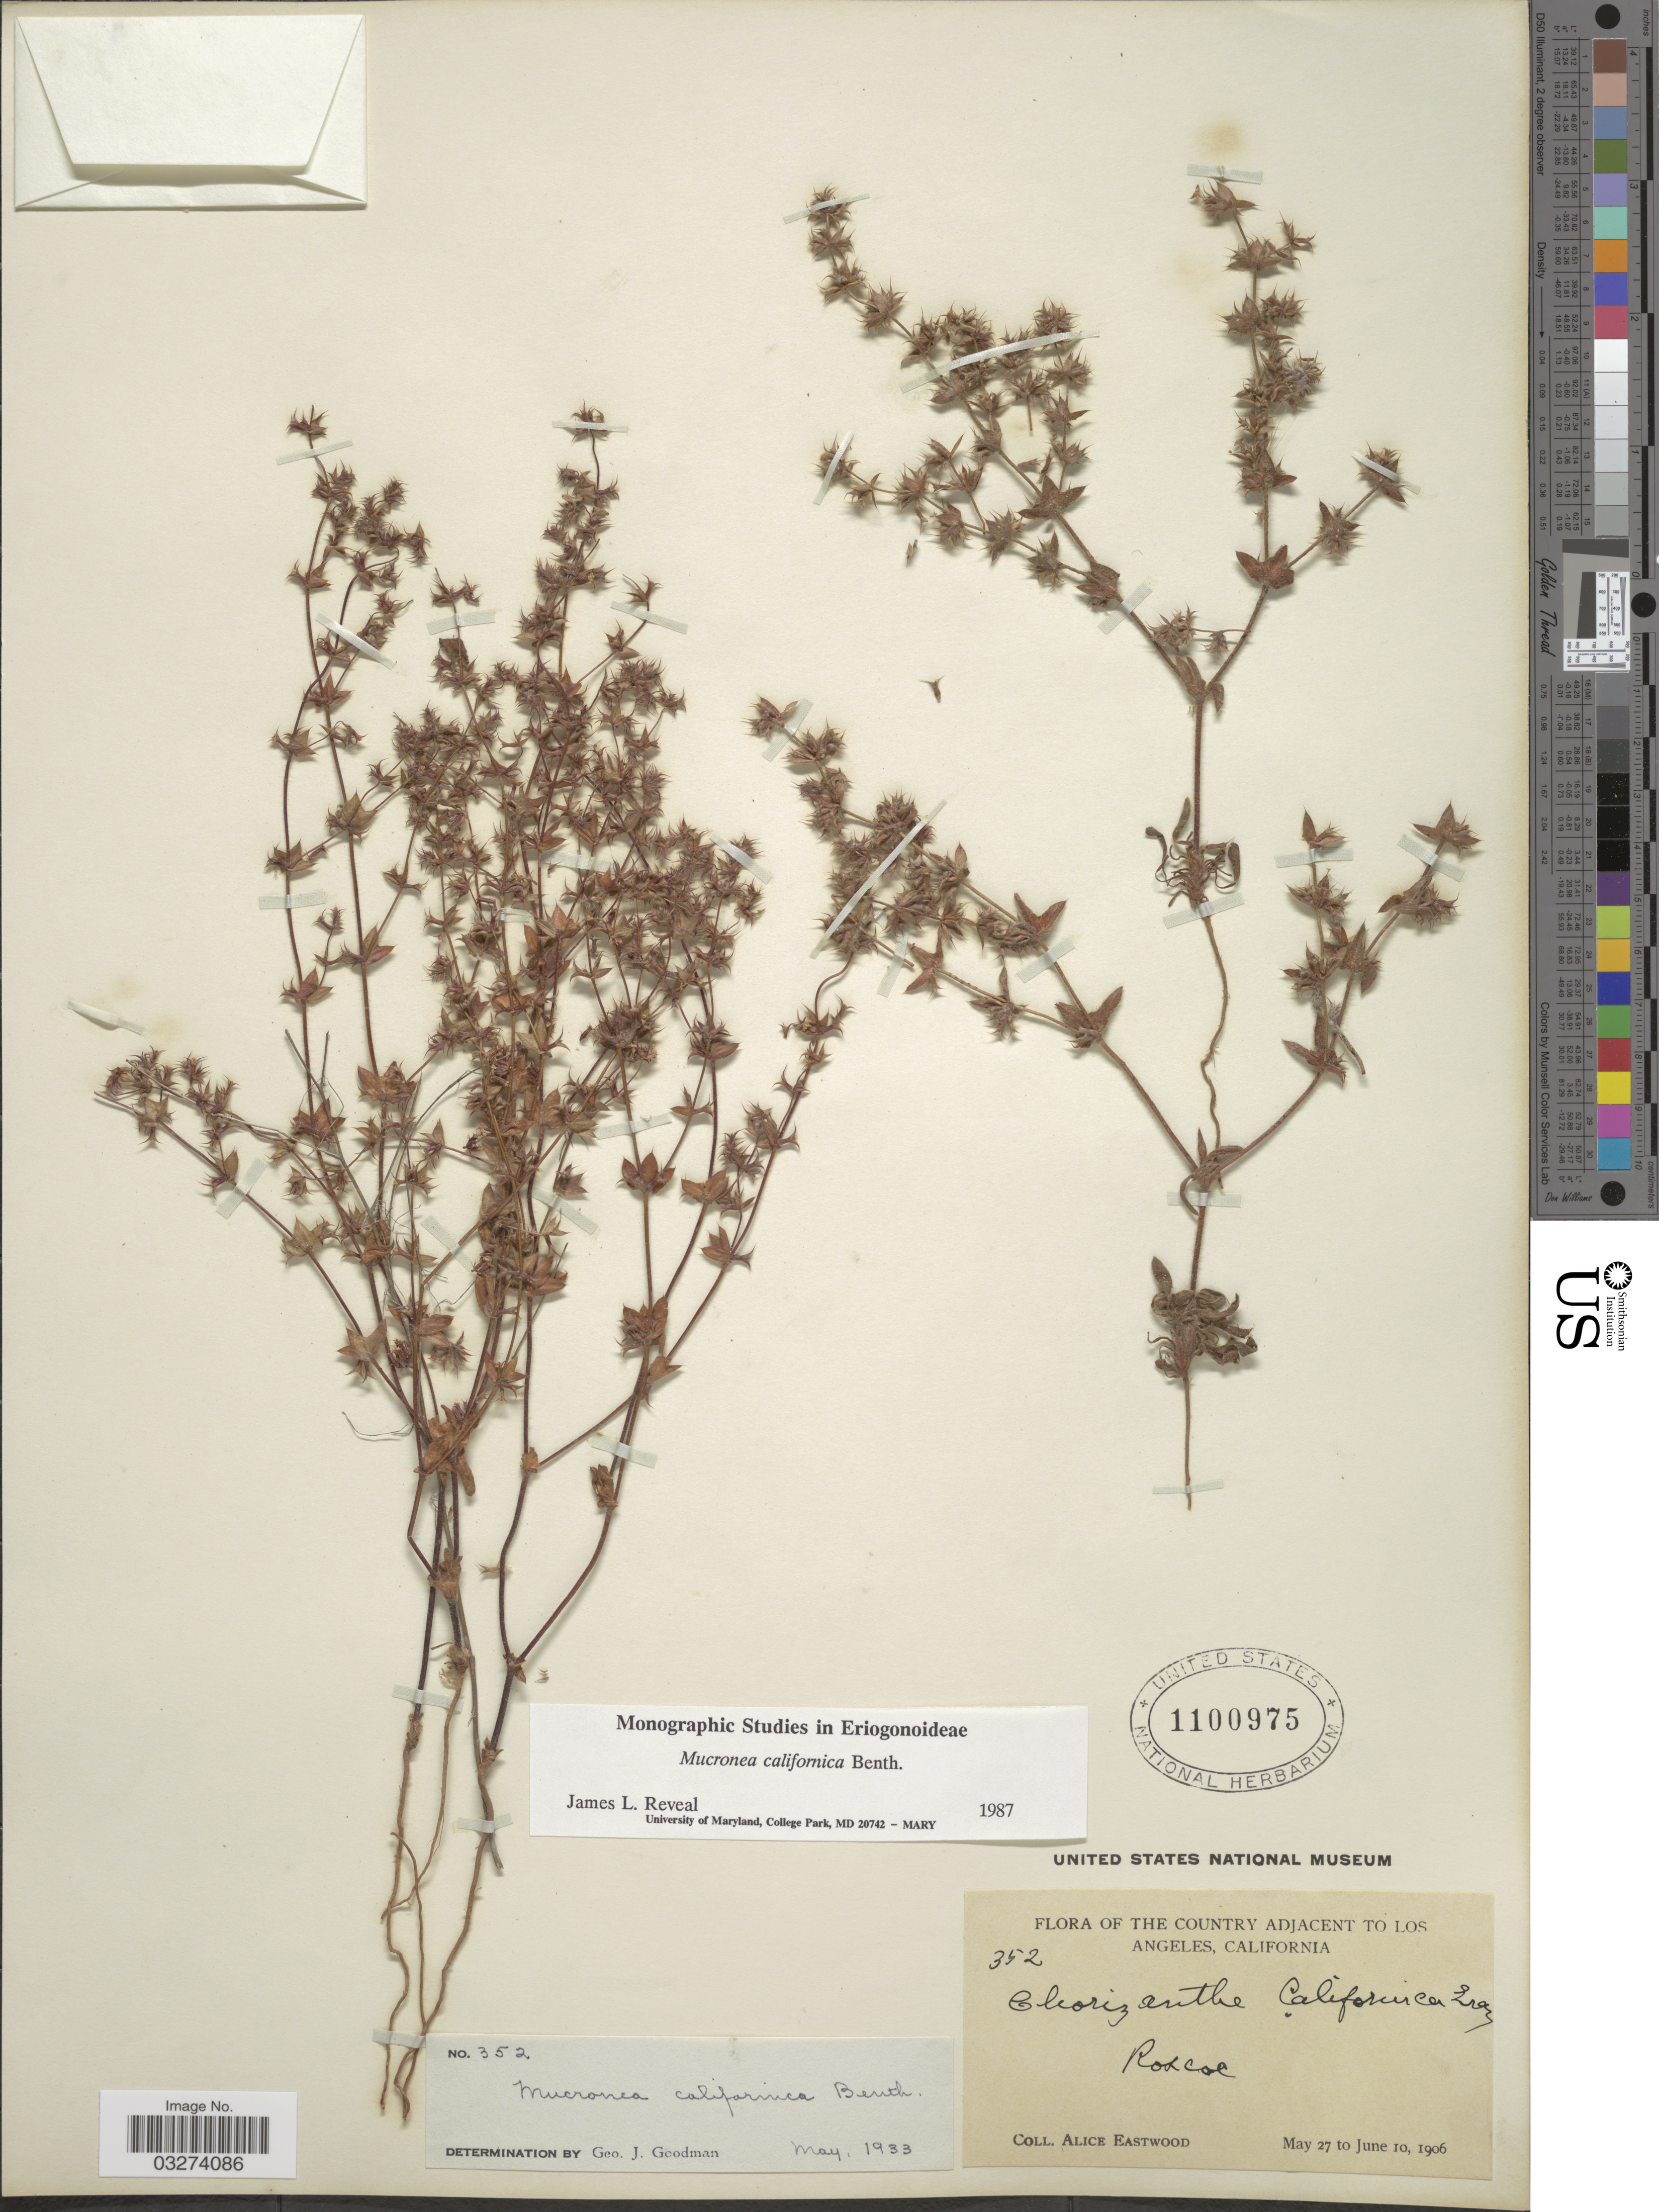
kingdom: Plantae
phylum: Tracheophyta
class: Magnoliopsida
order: Caryophyllales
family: Polygonaceae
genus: Mucronea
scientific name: Mucronea californica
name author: Benth.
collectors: A. Eastwood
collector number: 352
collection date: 1906-05-27/1906-06-10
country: United States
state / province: California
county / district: Los Angeles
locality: The Country Adjacent to Los Angeles. Roscoe.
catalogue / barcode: US 1100975